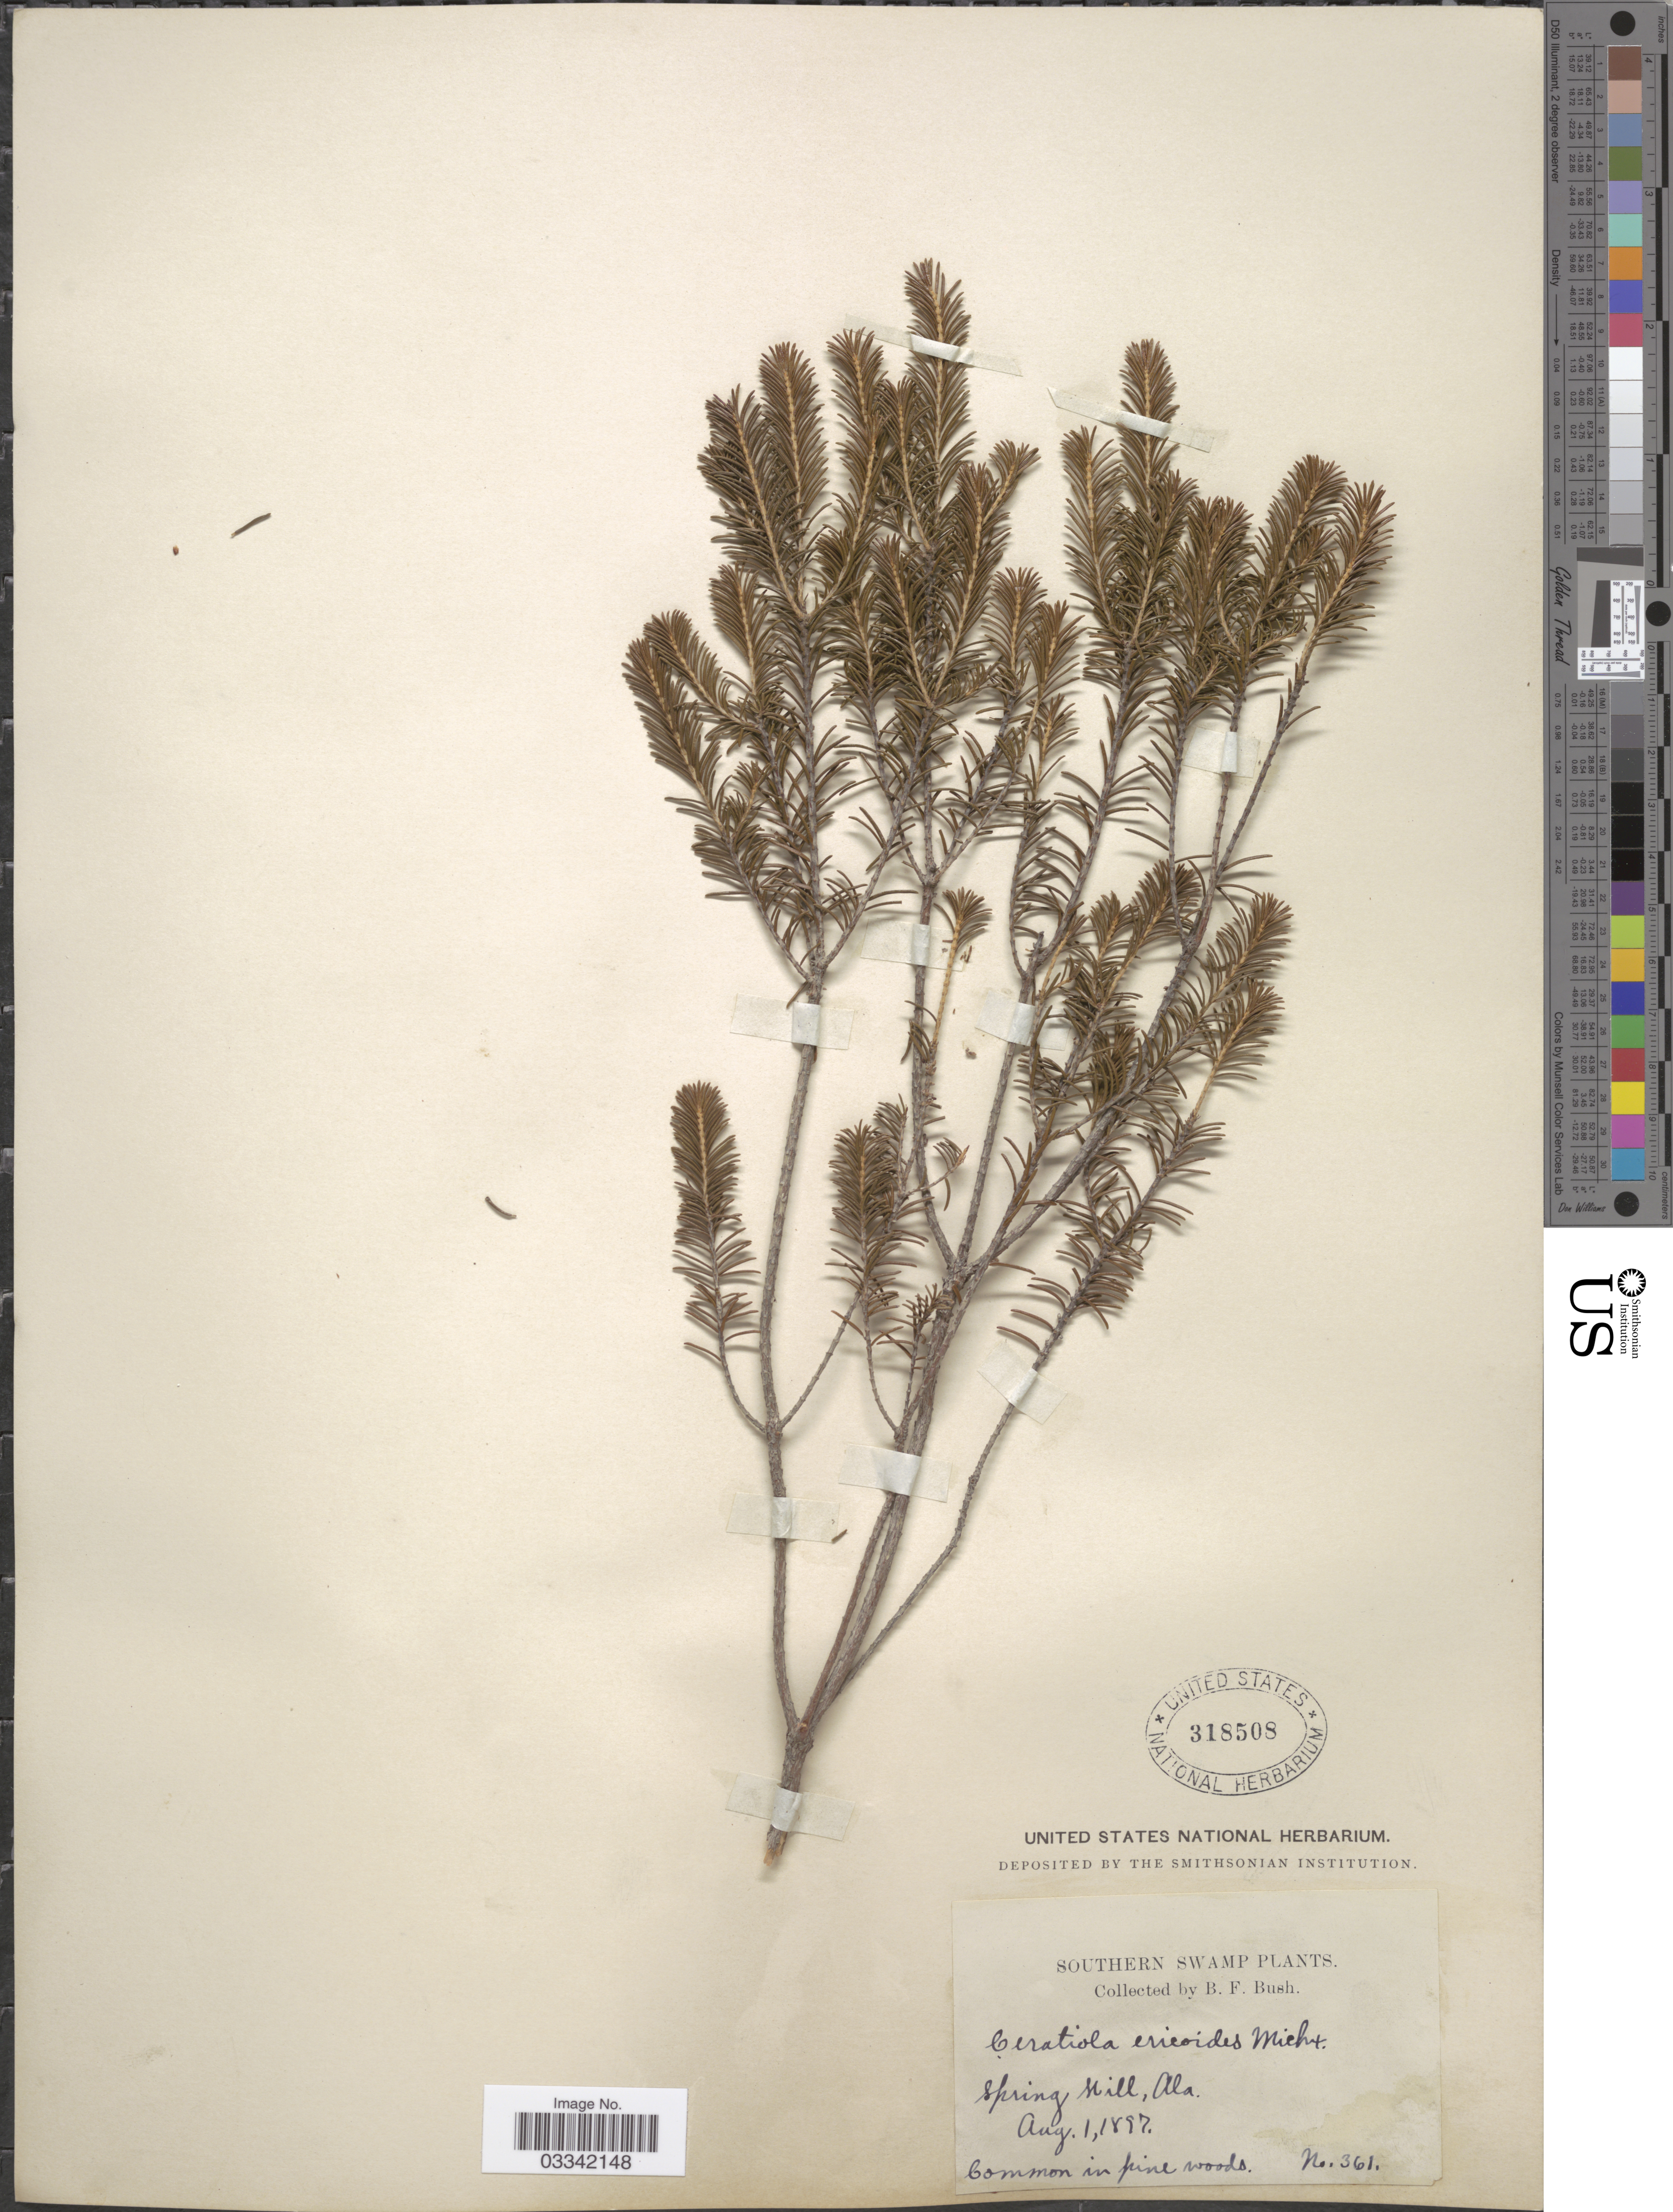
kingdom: Plantae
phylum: Tracheophyta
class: Magnoliopsida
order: Ericales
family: Ericaceae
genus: Ceratiola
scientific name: Ceratiola ericoides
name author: Michx.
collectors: B. F. Bush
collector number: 361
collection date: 1897-08-01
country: United States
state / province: Alabama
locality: Southern Swamp, Spring Hill.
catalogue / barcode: US 318508